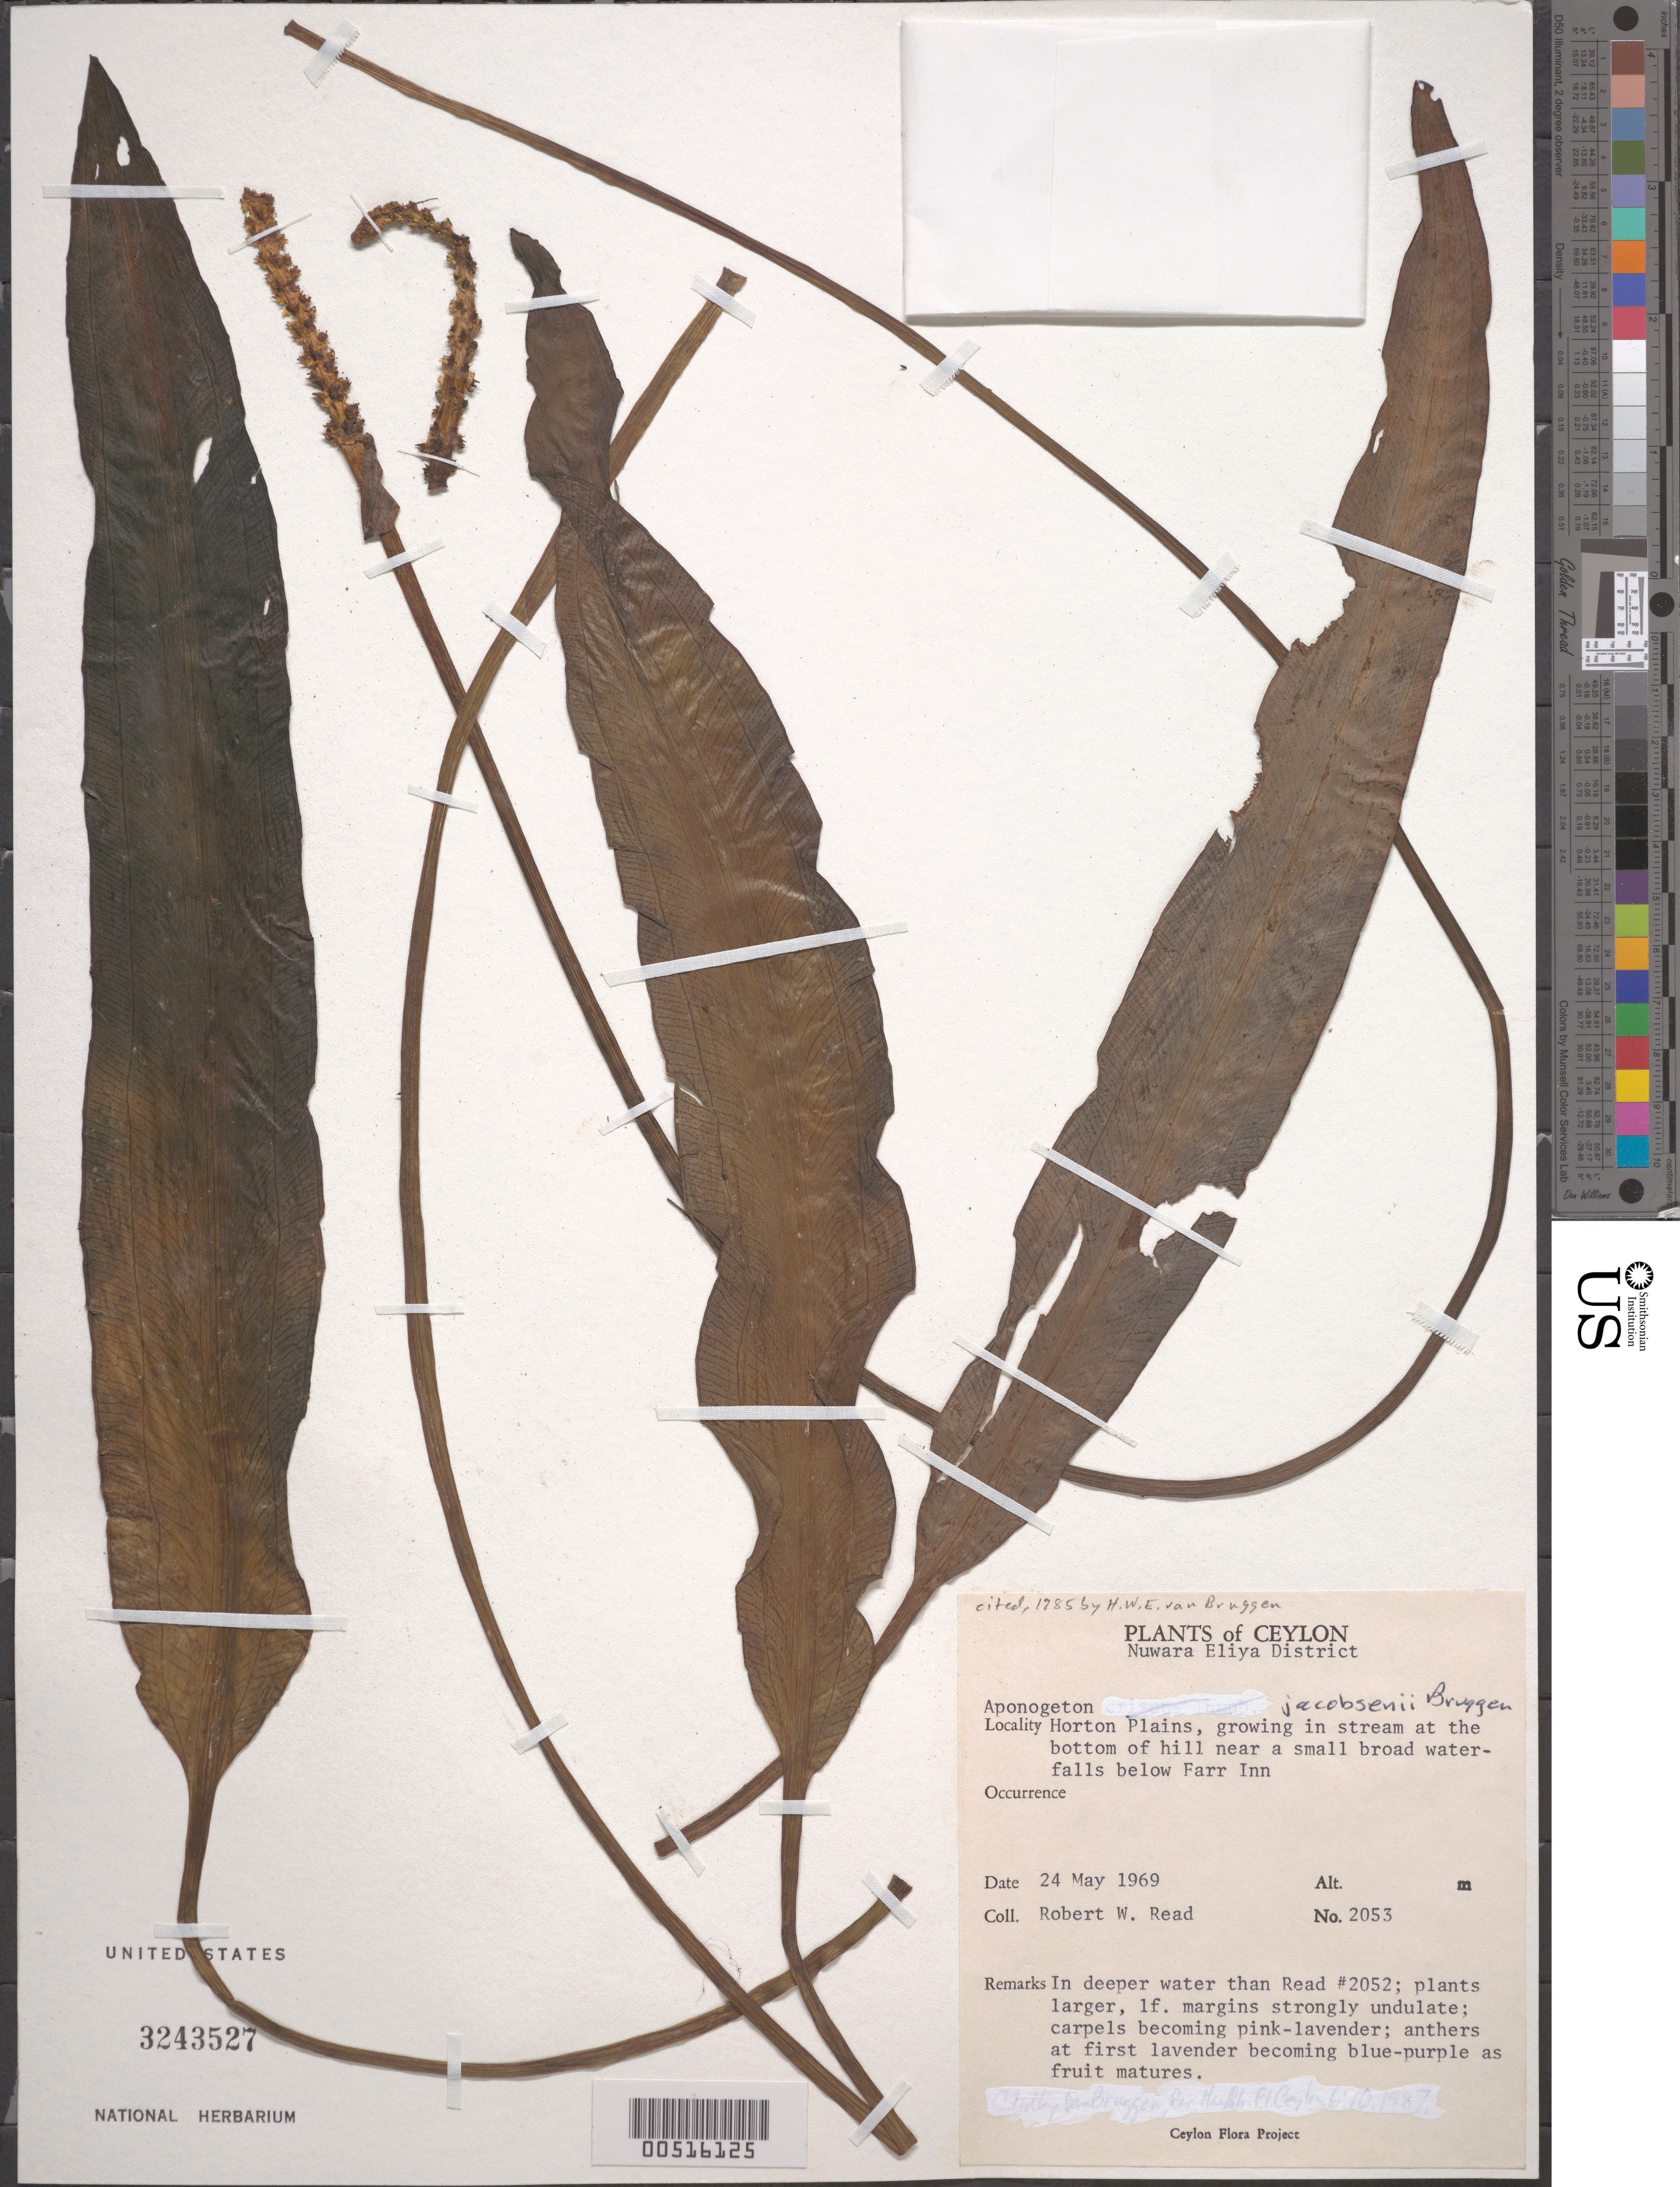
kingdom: Plantae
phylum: Tracheophyta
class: Liliopsida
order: Alismatales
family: Aponogetonaceae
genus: Aponogeton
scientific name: Aponogeton jacobsenii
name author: van Bruggen in de Wit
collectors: R. W. Read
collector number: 2053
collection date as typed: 24 May 1969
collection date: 1969-05-24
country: Sri Lanka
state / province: Central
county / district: Nuwara Eliya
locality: Horton plains, farr inn.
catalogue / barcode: US 3243527